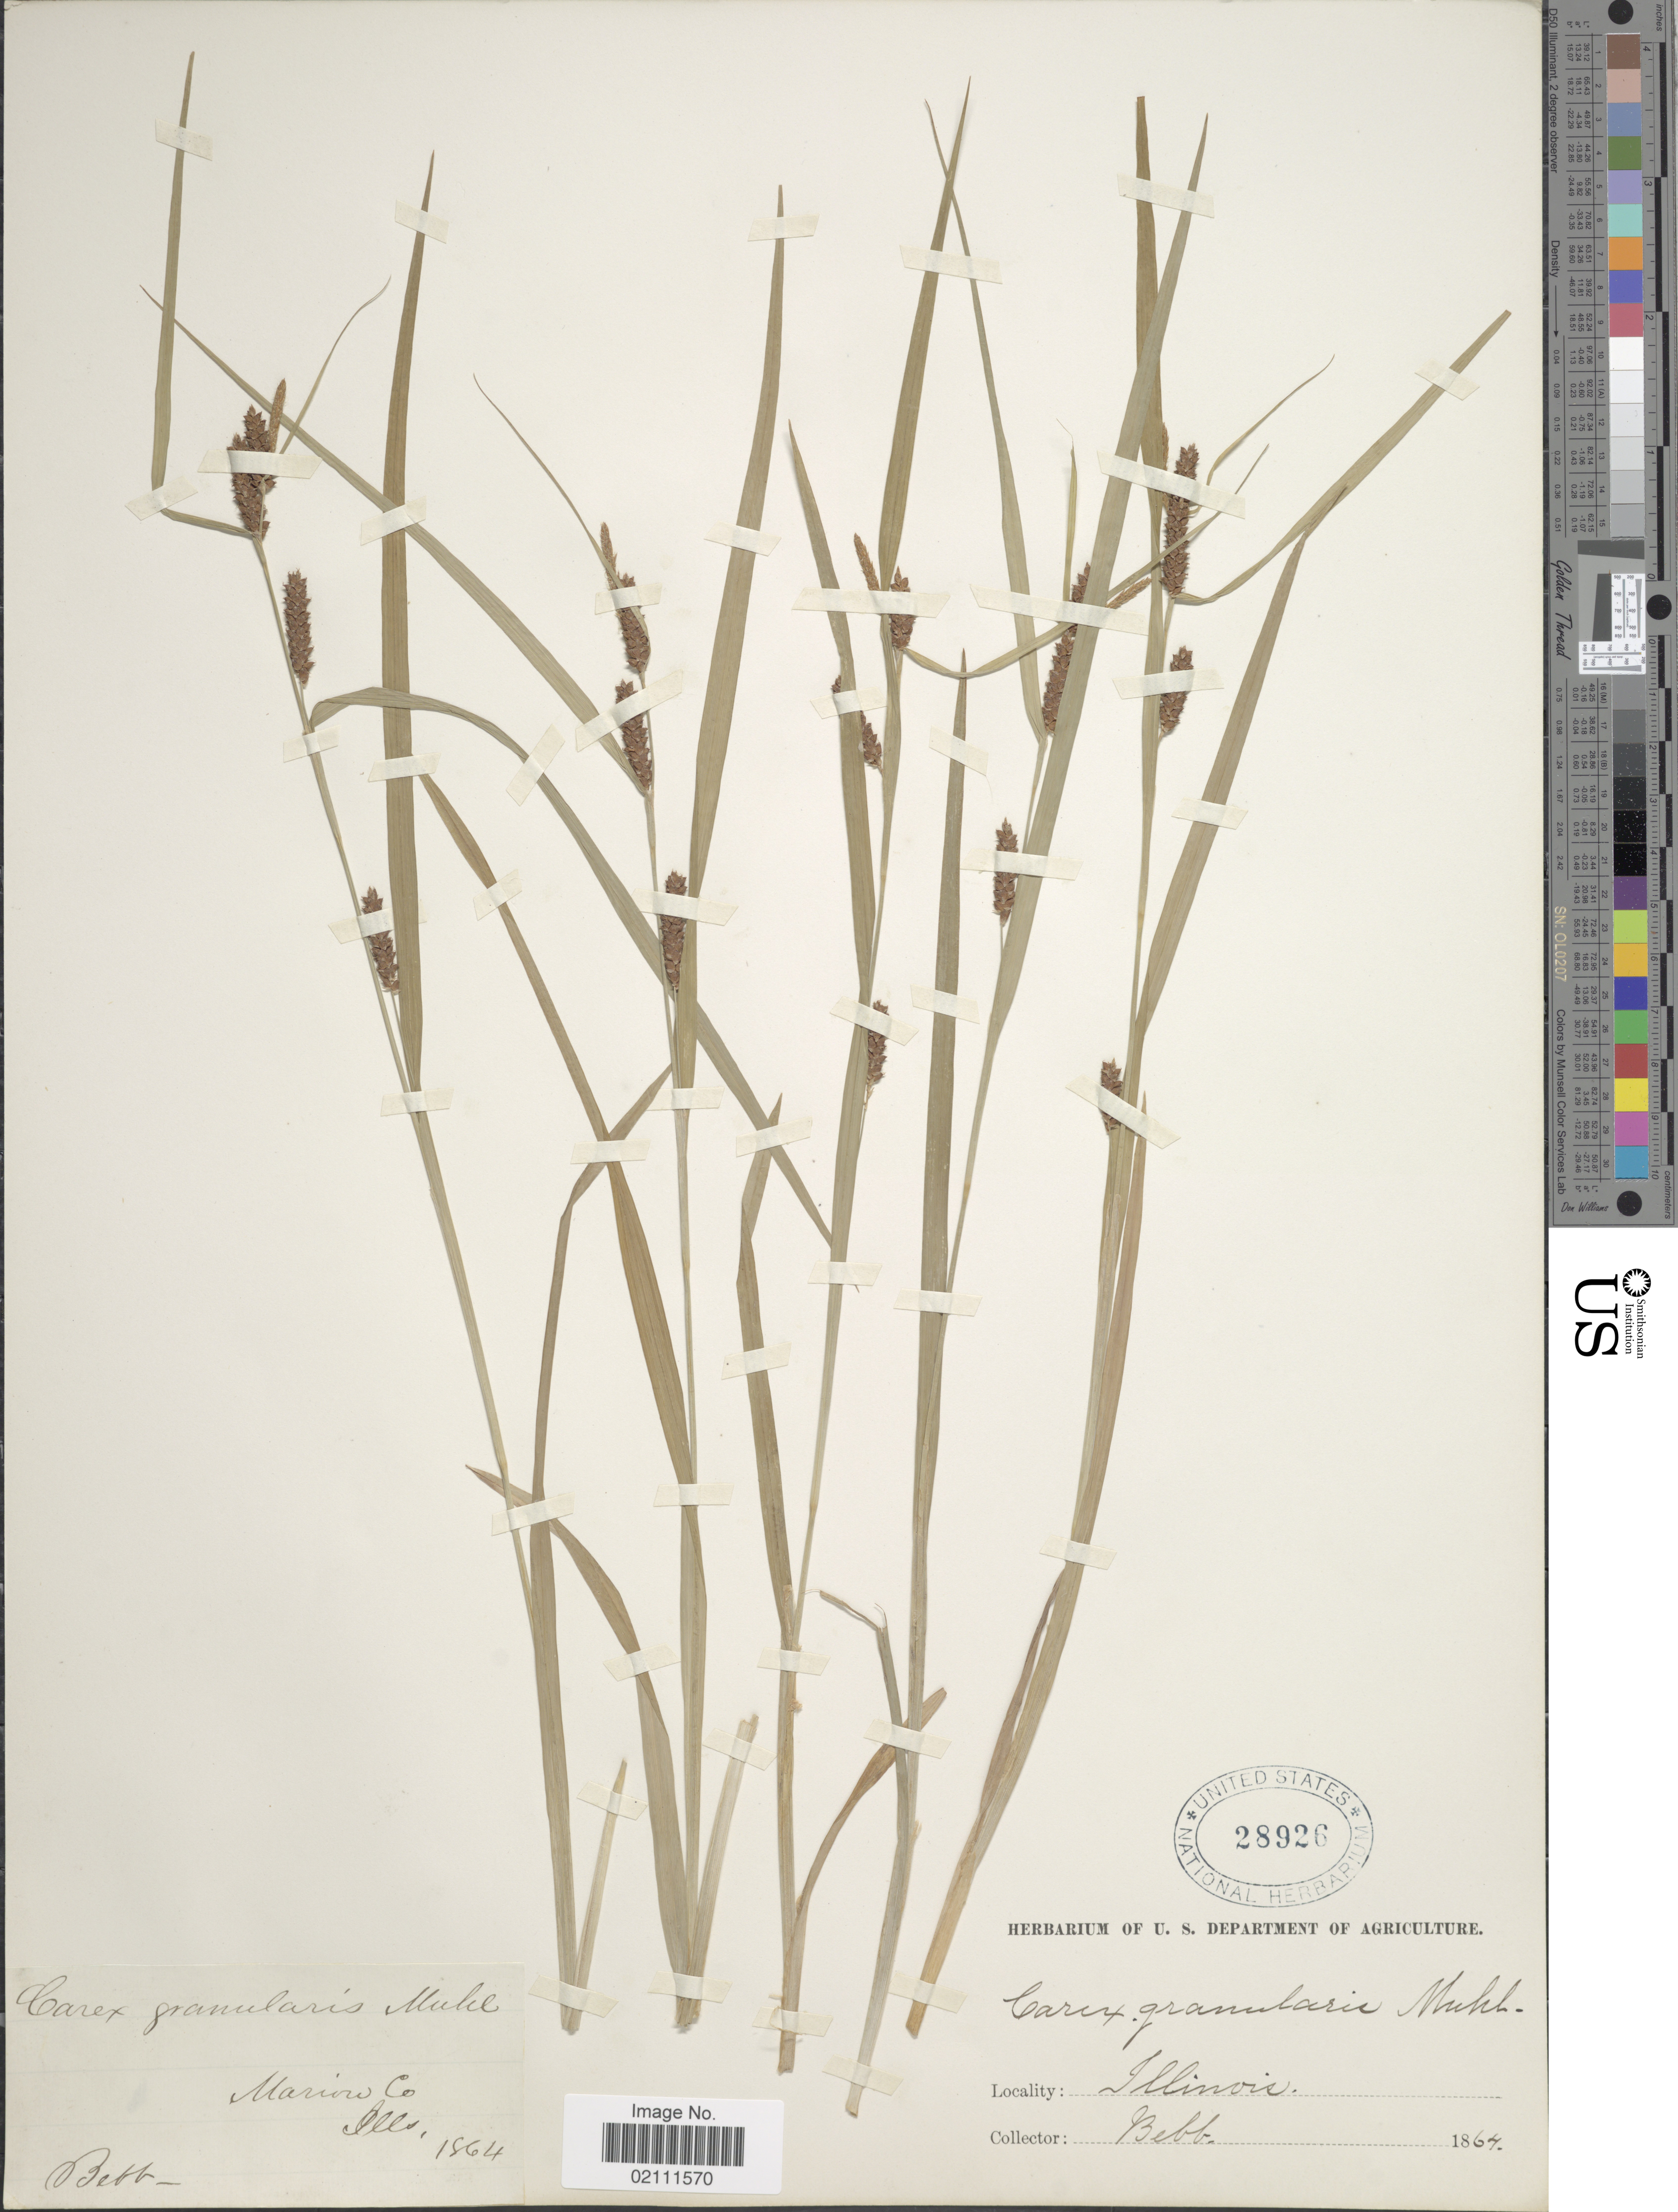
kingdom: Plantae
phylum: Tracheophyta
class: Liliopsida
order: Poales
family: Cyperaceae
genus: Carex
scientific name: Carex granularis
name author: Muhl. ex Willd.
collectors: -. Bebb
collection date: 1864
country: United States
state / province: Illinois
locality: Marion Co.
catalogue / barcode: US 28926